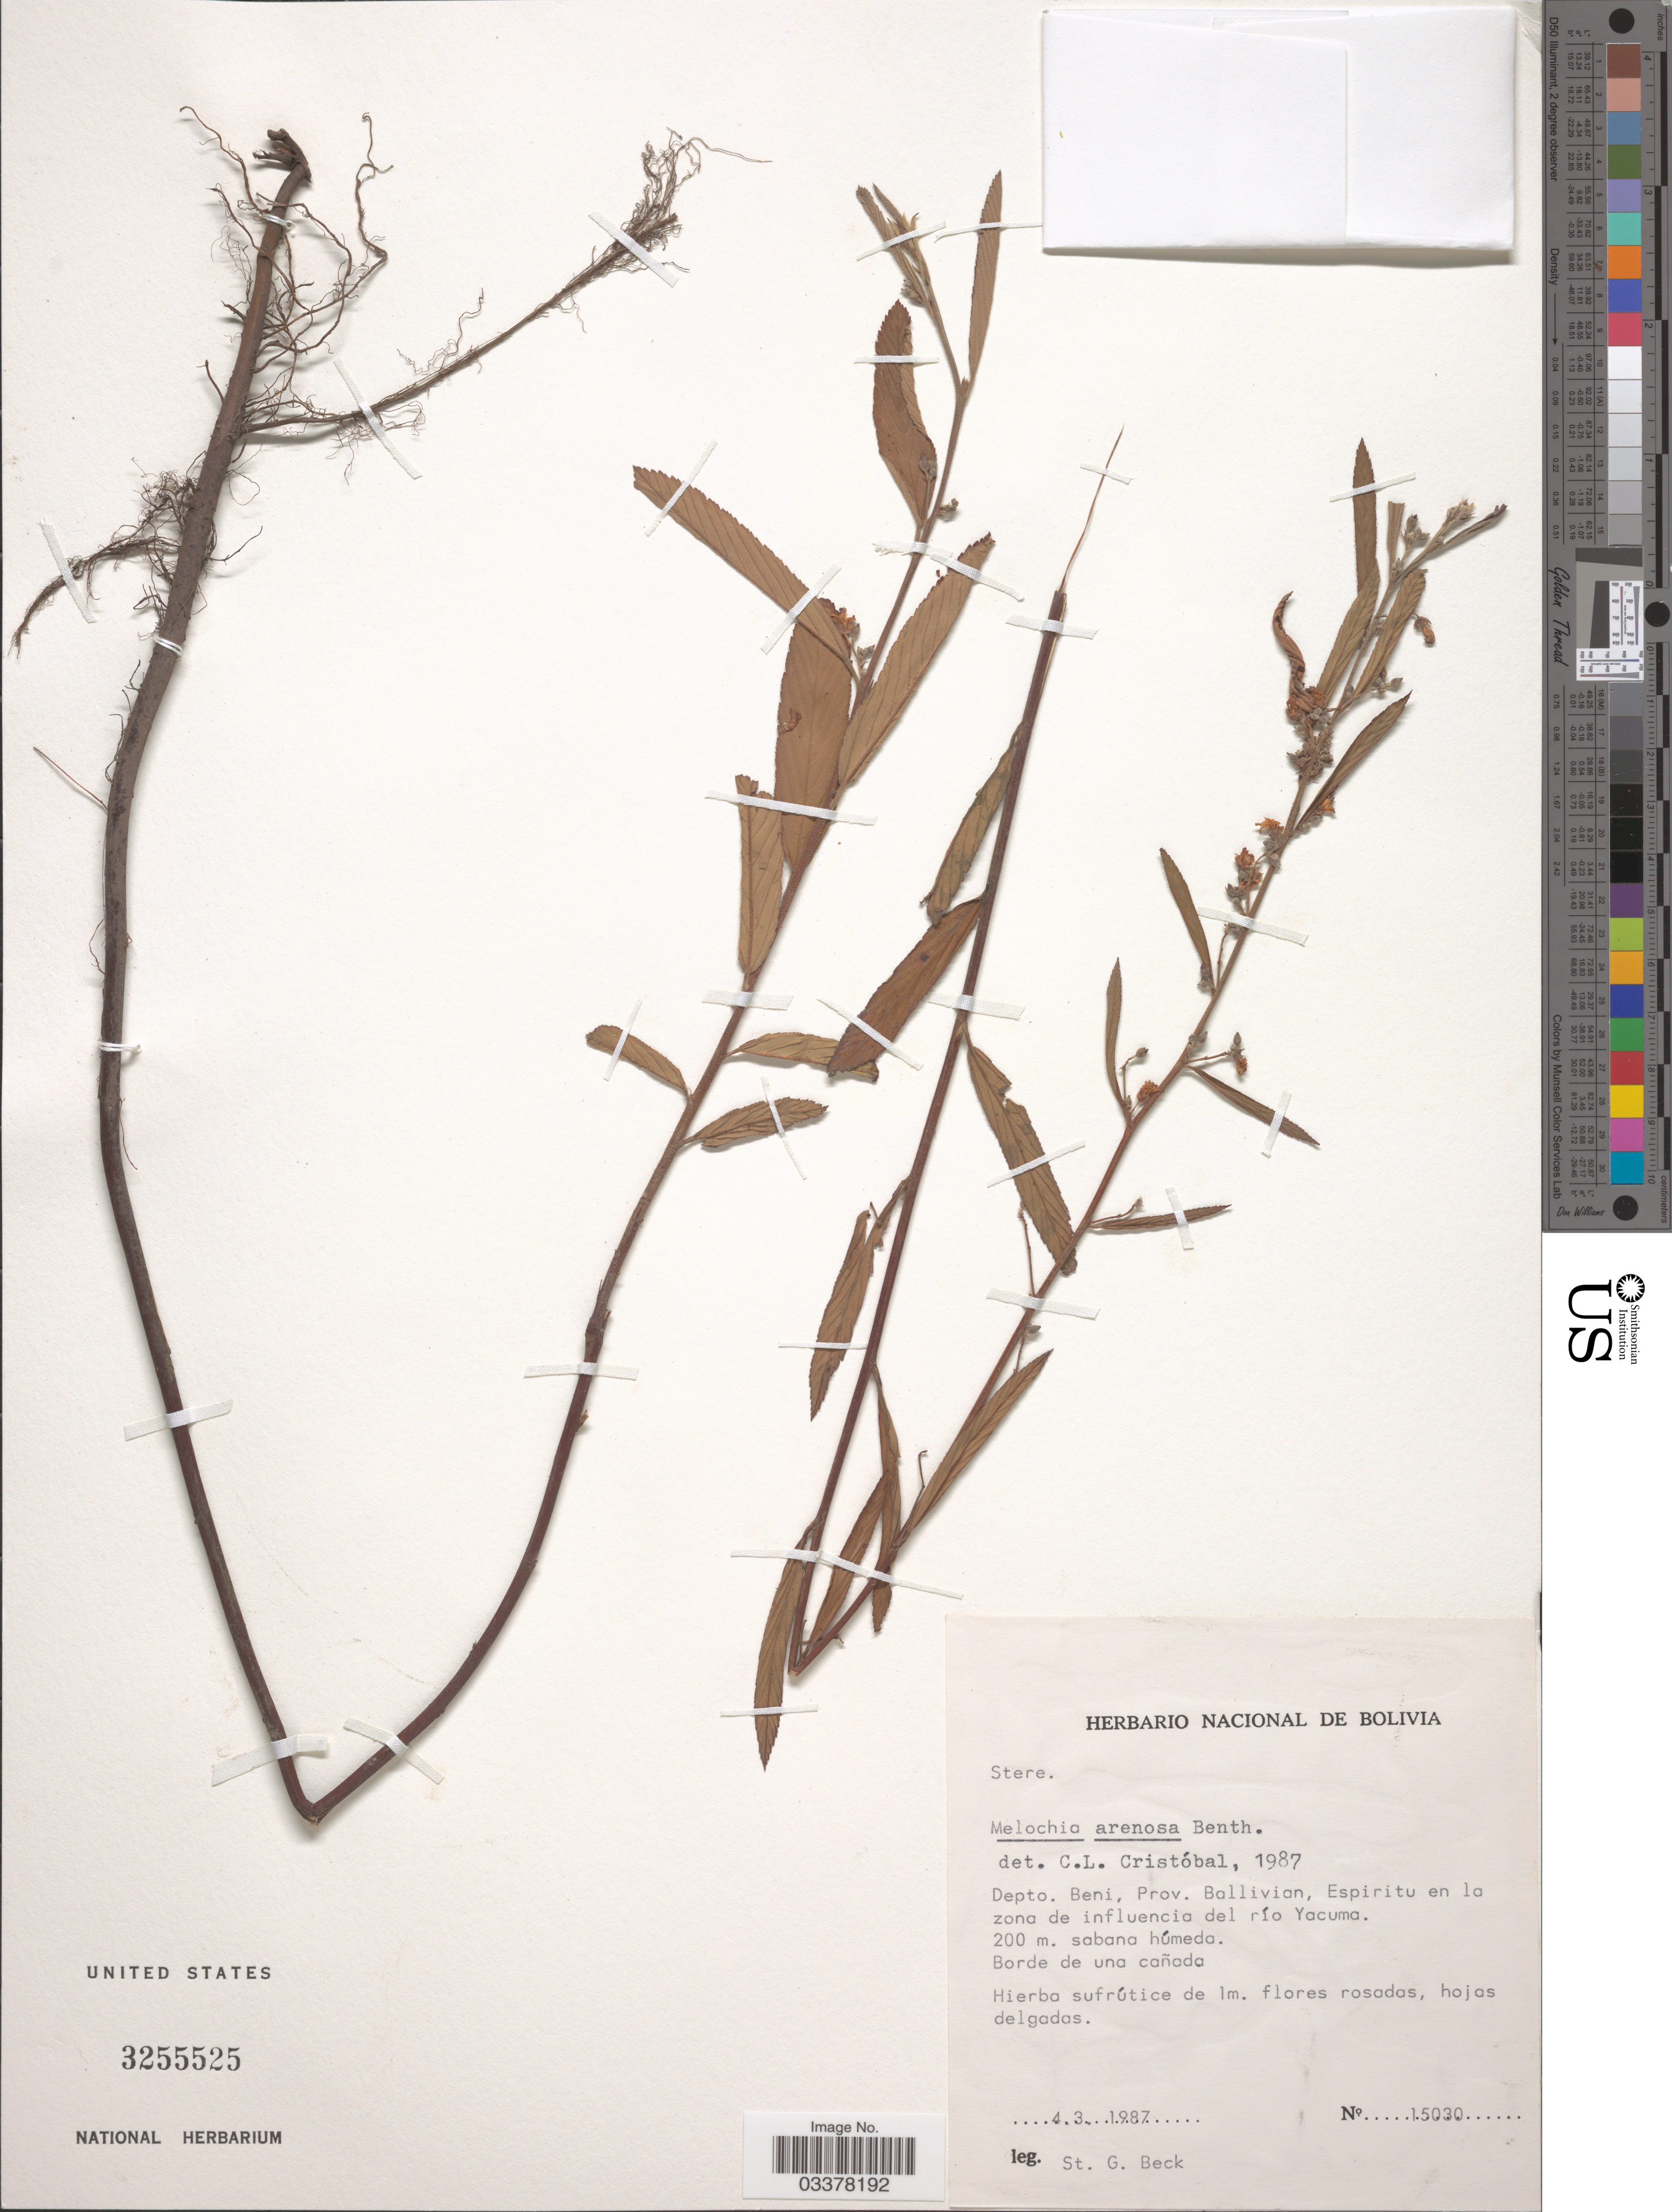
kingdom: Plantae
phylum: Tracheophyta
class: Magnoliopsida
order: Malvales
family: Malvaceae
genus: Melochia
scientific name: Melochia arenosa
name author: Benth.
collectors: S. G. Beck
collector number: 15030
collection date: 1987-03-04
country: Bolivia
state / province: Beni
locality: Depto. Beni, Prov. Ballivian, Espiritu en la zona de influencia del río Yacuma.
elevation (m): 200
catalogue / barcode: US 3255525